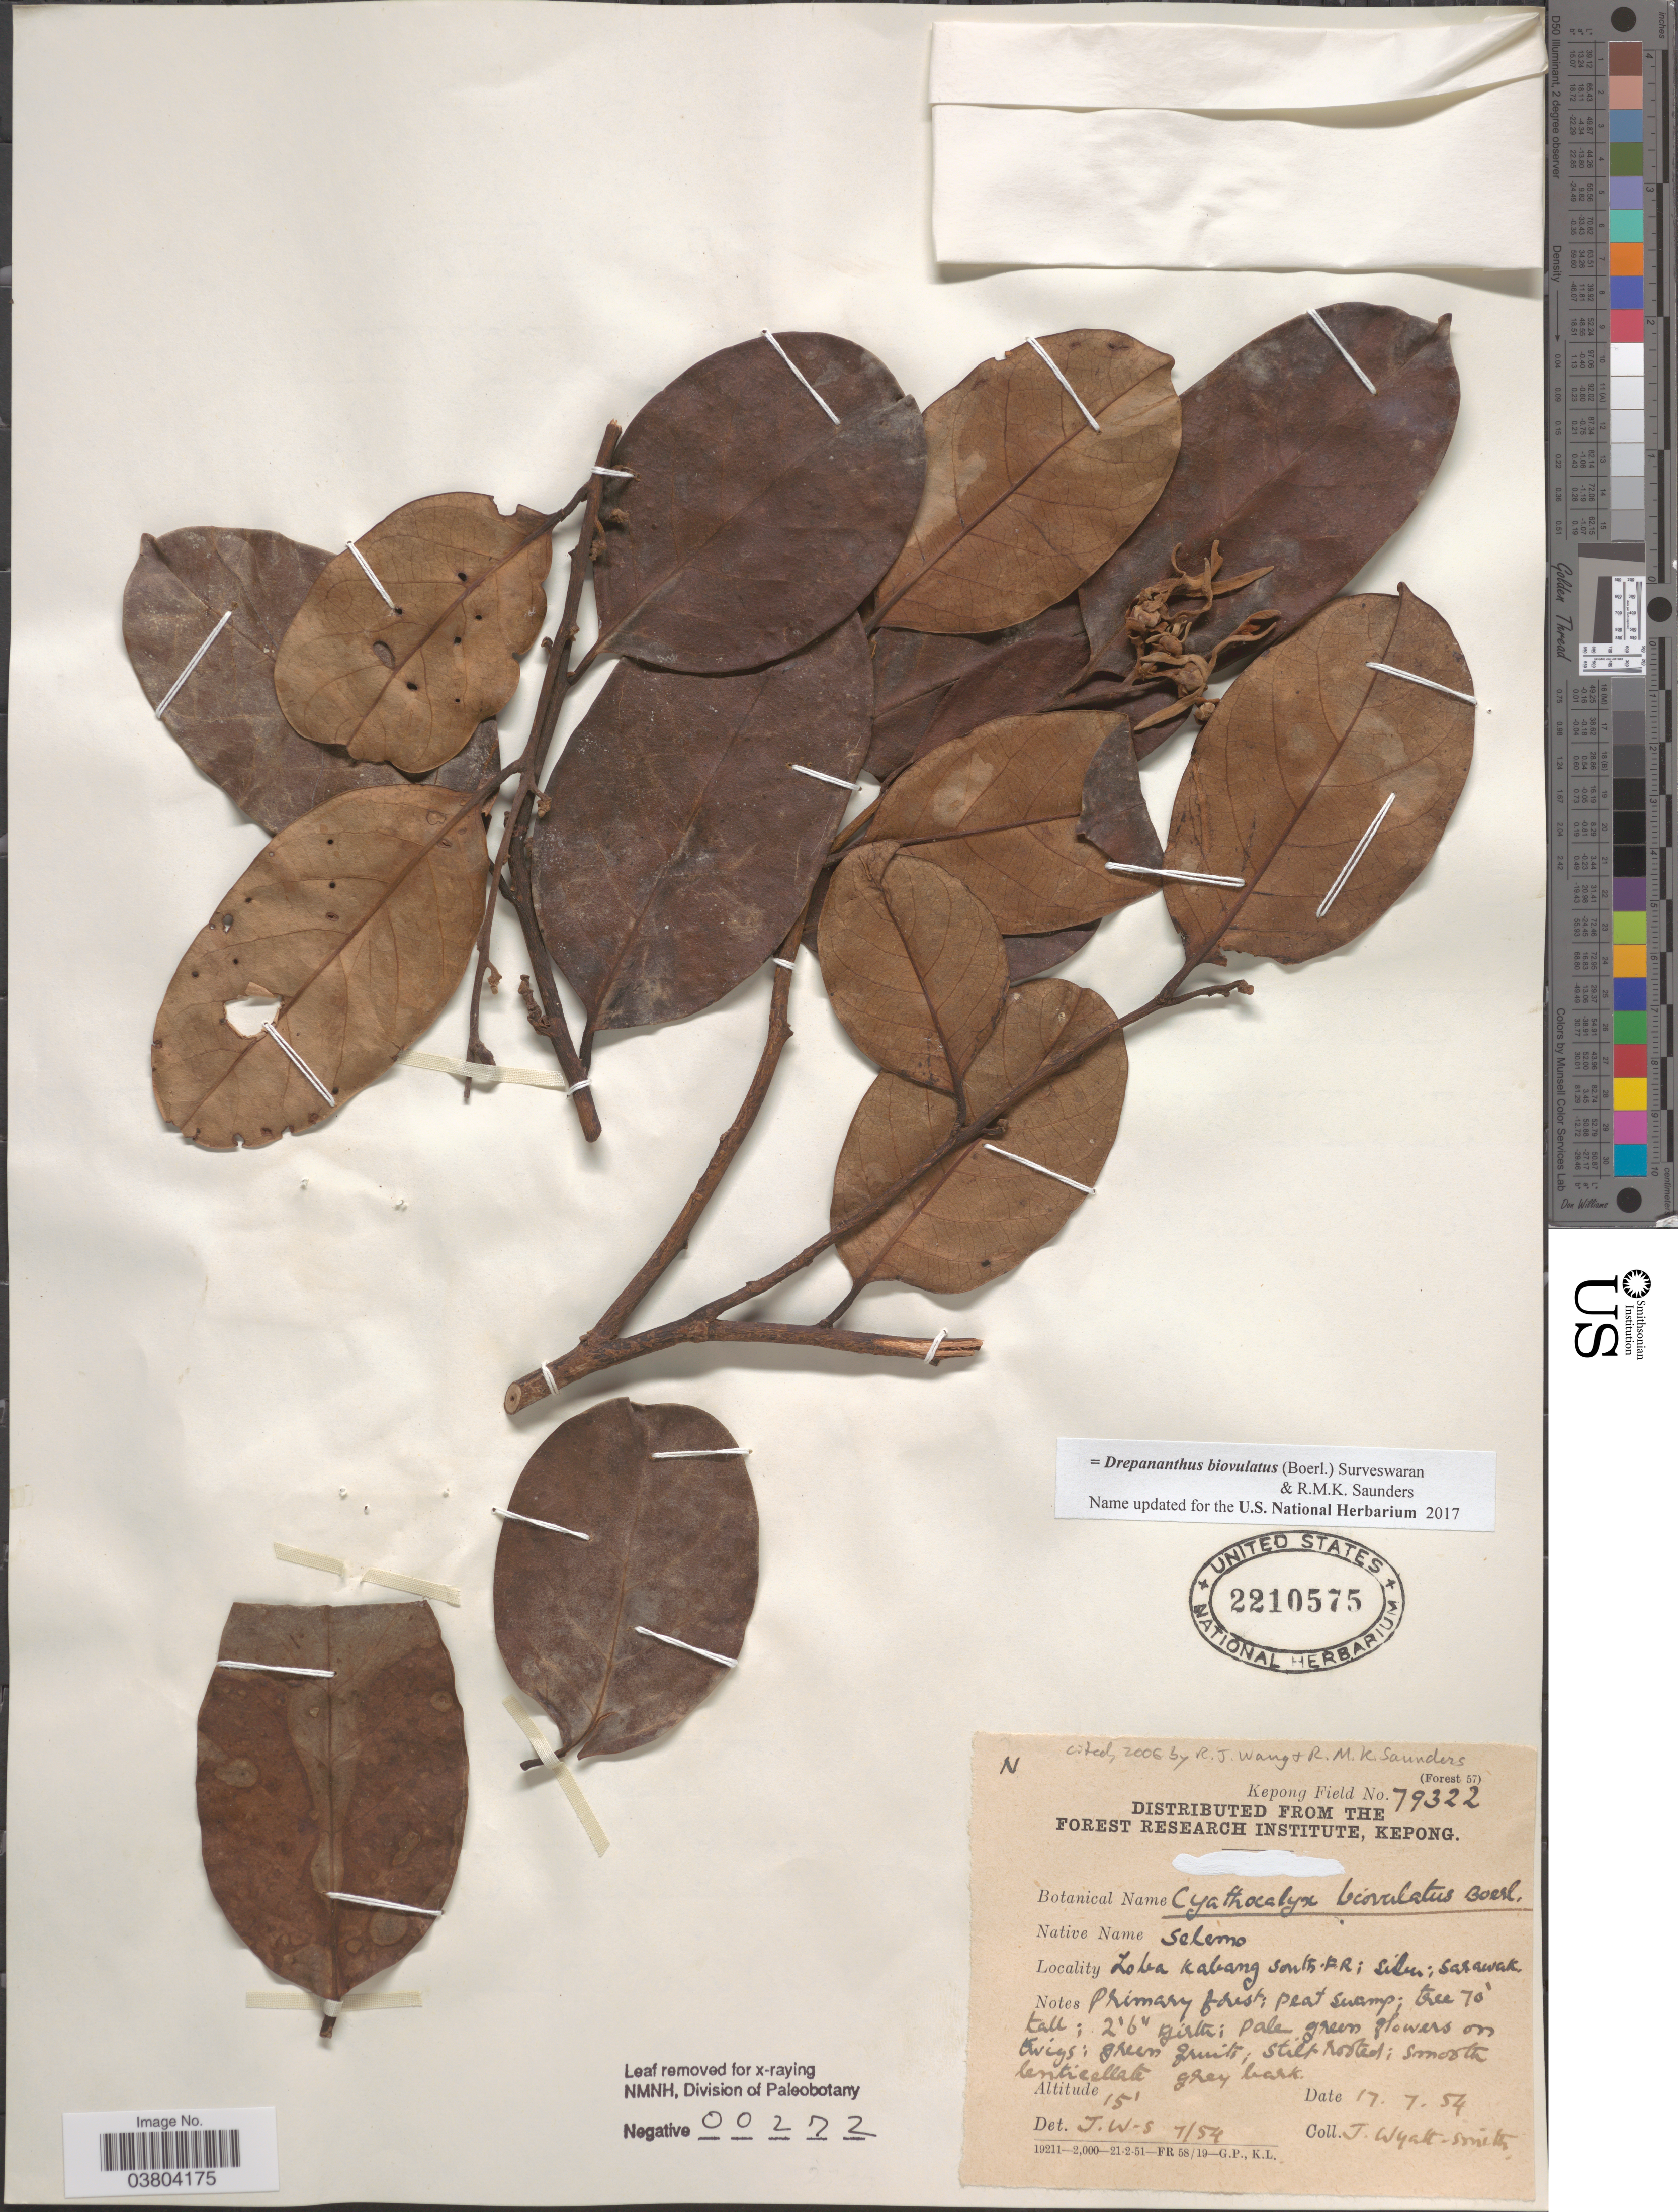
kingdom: Plantae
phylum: Tracheophyta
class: Magnoliopsida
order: Magnoliales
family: Annonaceae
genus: Drepananthus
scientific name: Drepananthus biovulatus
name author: (Boerl.) Surveswaran & R.M.K. Saunders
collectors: J. Wyatt-Smith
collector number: Kepong Field 79322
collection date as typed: Transcribed d/m/y: 17/7/54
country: Malaysia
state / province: Sarawak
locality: Loba Kabang south F.R; silva.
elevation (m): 5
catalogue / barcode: US 2210575